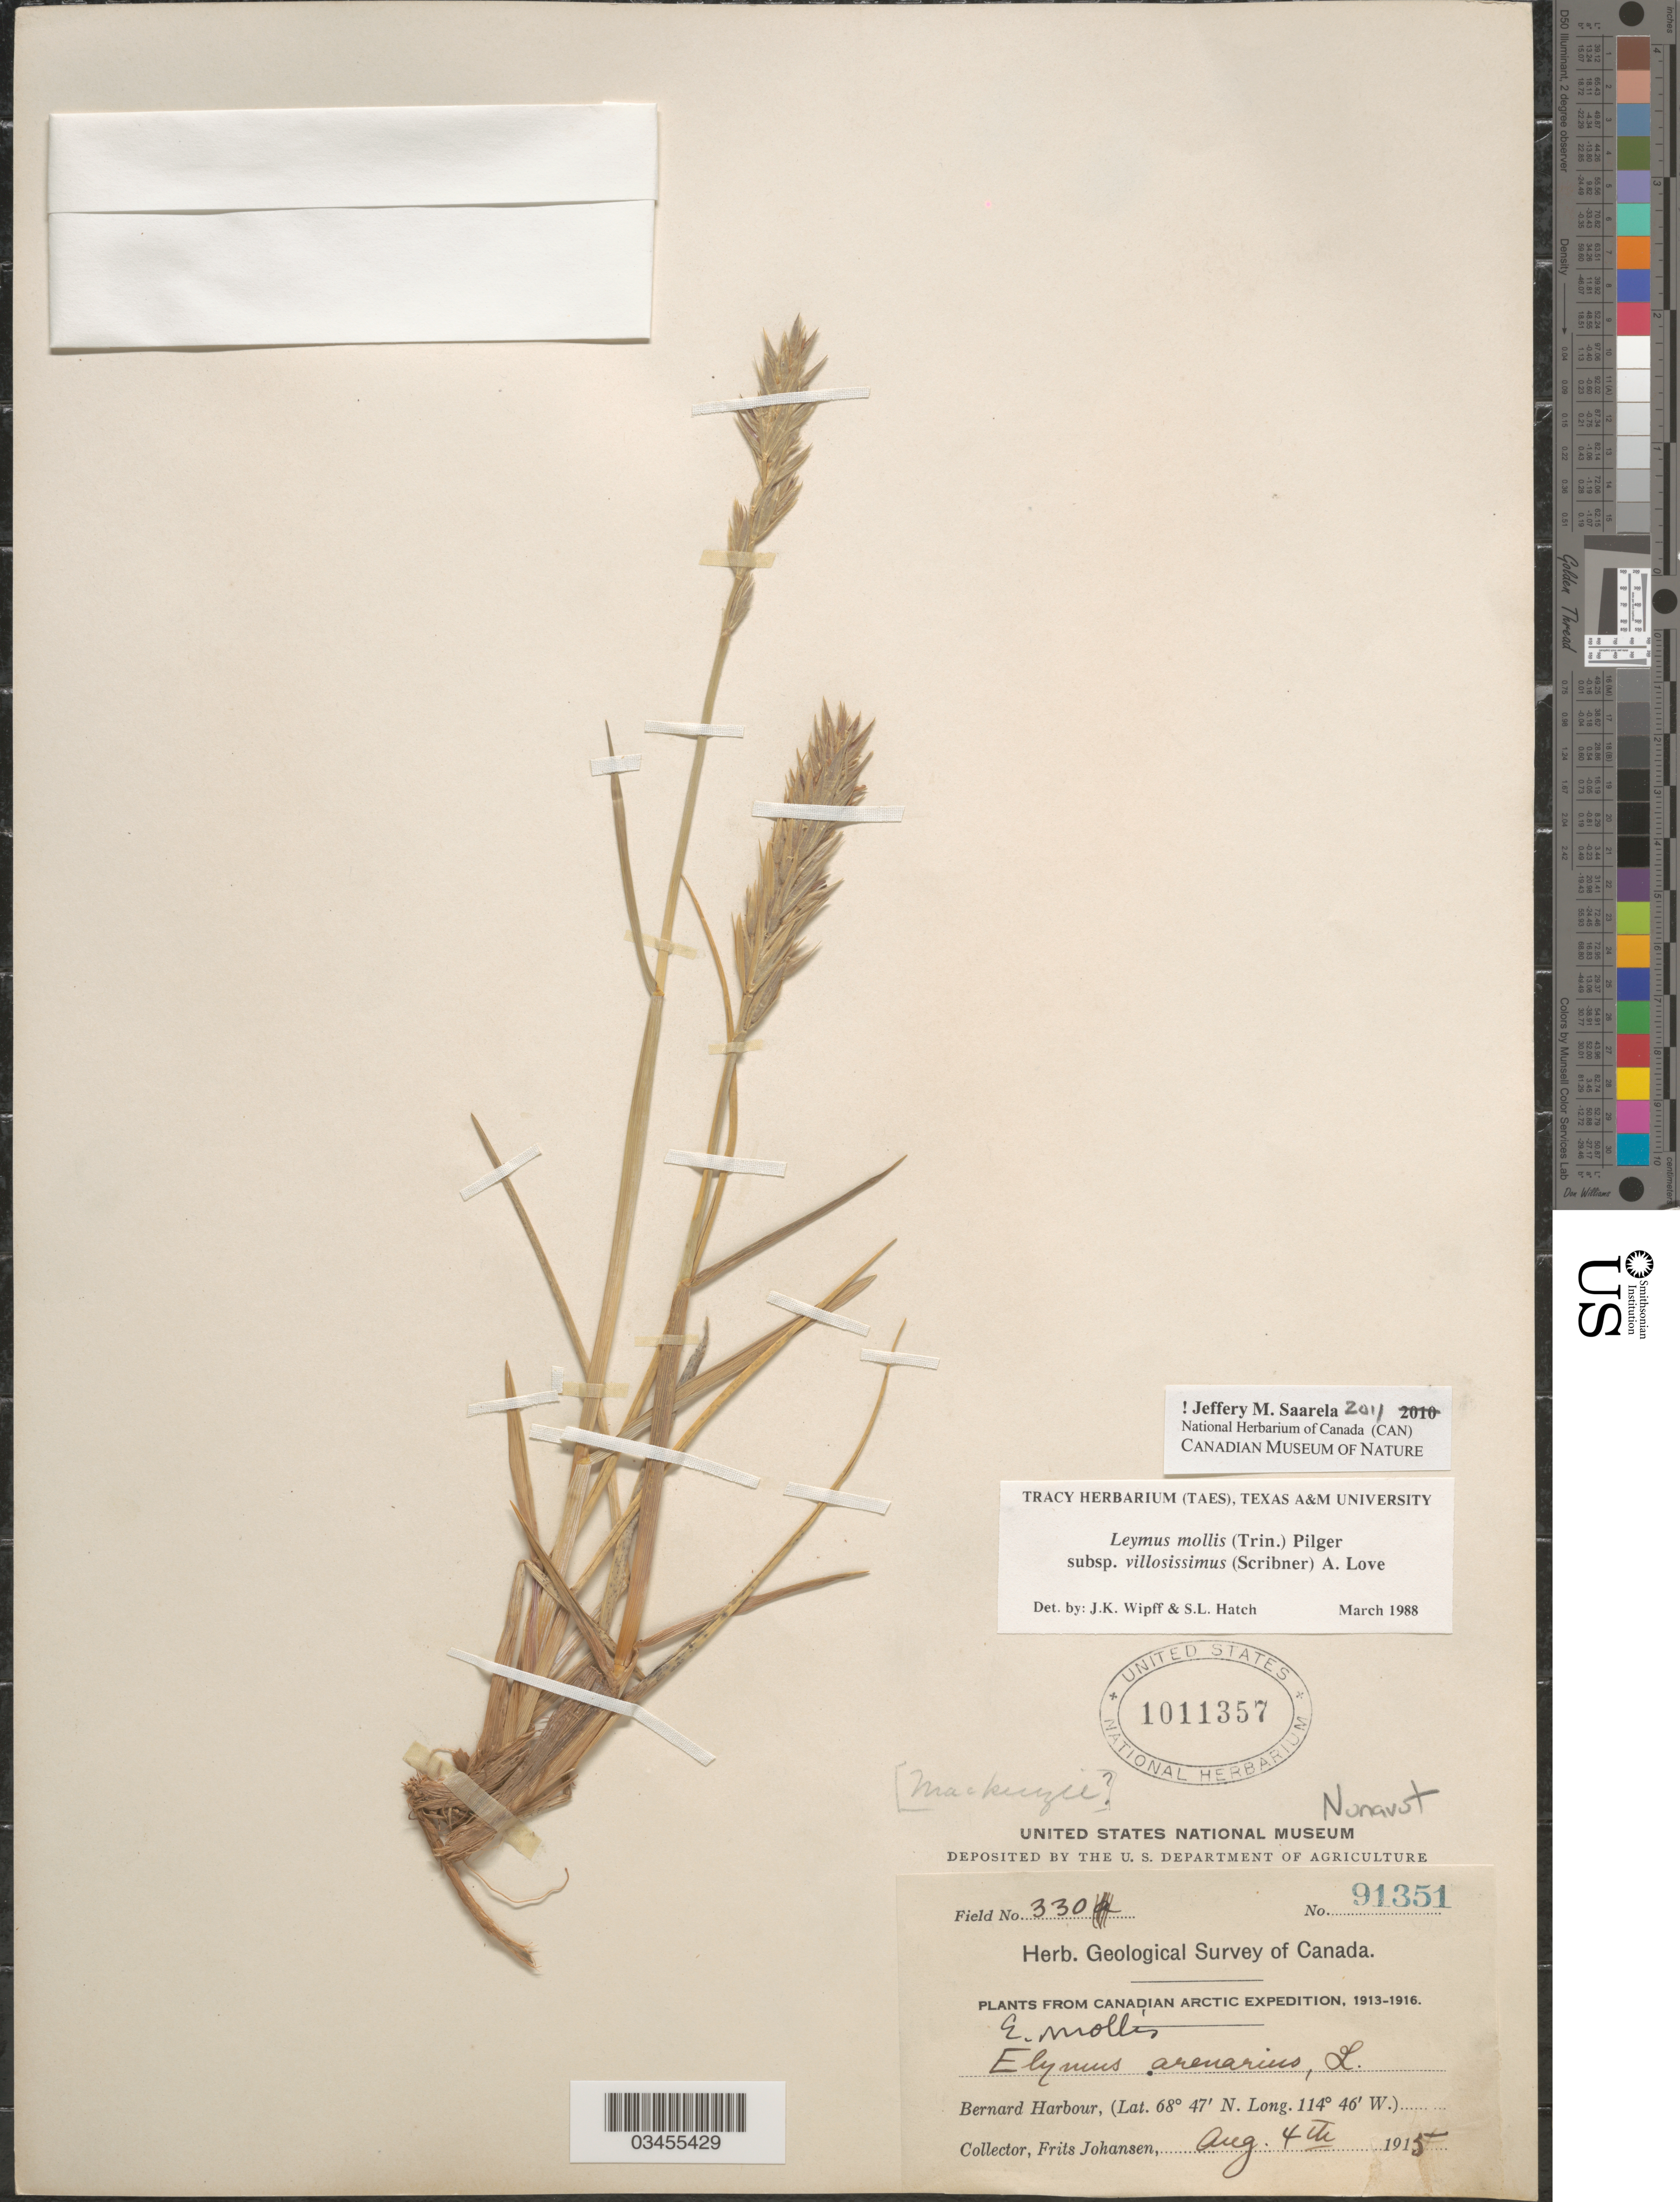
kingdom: Plantae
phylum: Tracheophyta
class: Liliopsida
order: Poales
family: Poaceae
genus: Leymus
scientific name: Leymus mollis subsp. villosissimus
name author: (Scribn.) Á. Löve & D. Löve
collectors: F. Johansen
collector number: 330/91351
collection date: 1915-08-04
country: Canada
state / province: Nunavut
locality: [Mackenzie].[unsure placement] Geological Survey of Canada. Canadian Arctic Expedition, 1913-1916. Bernard Harbour.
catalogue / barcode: US 1011357